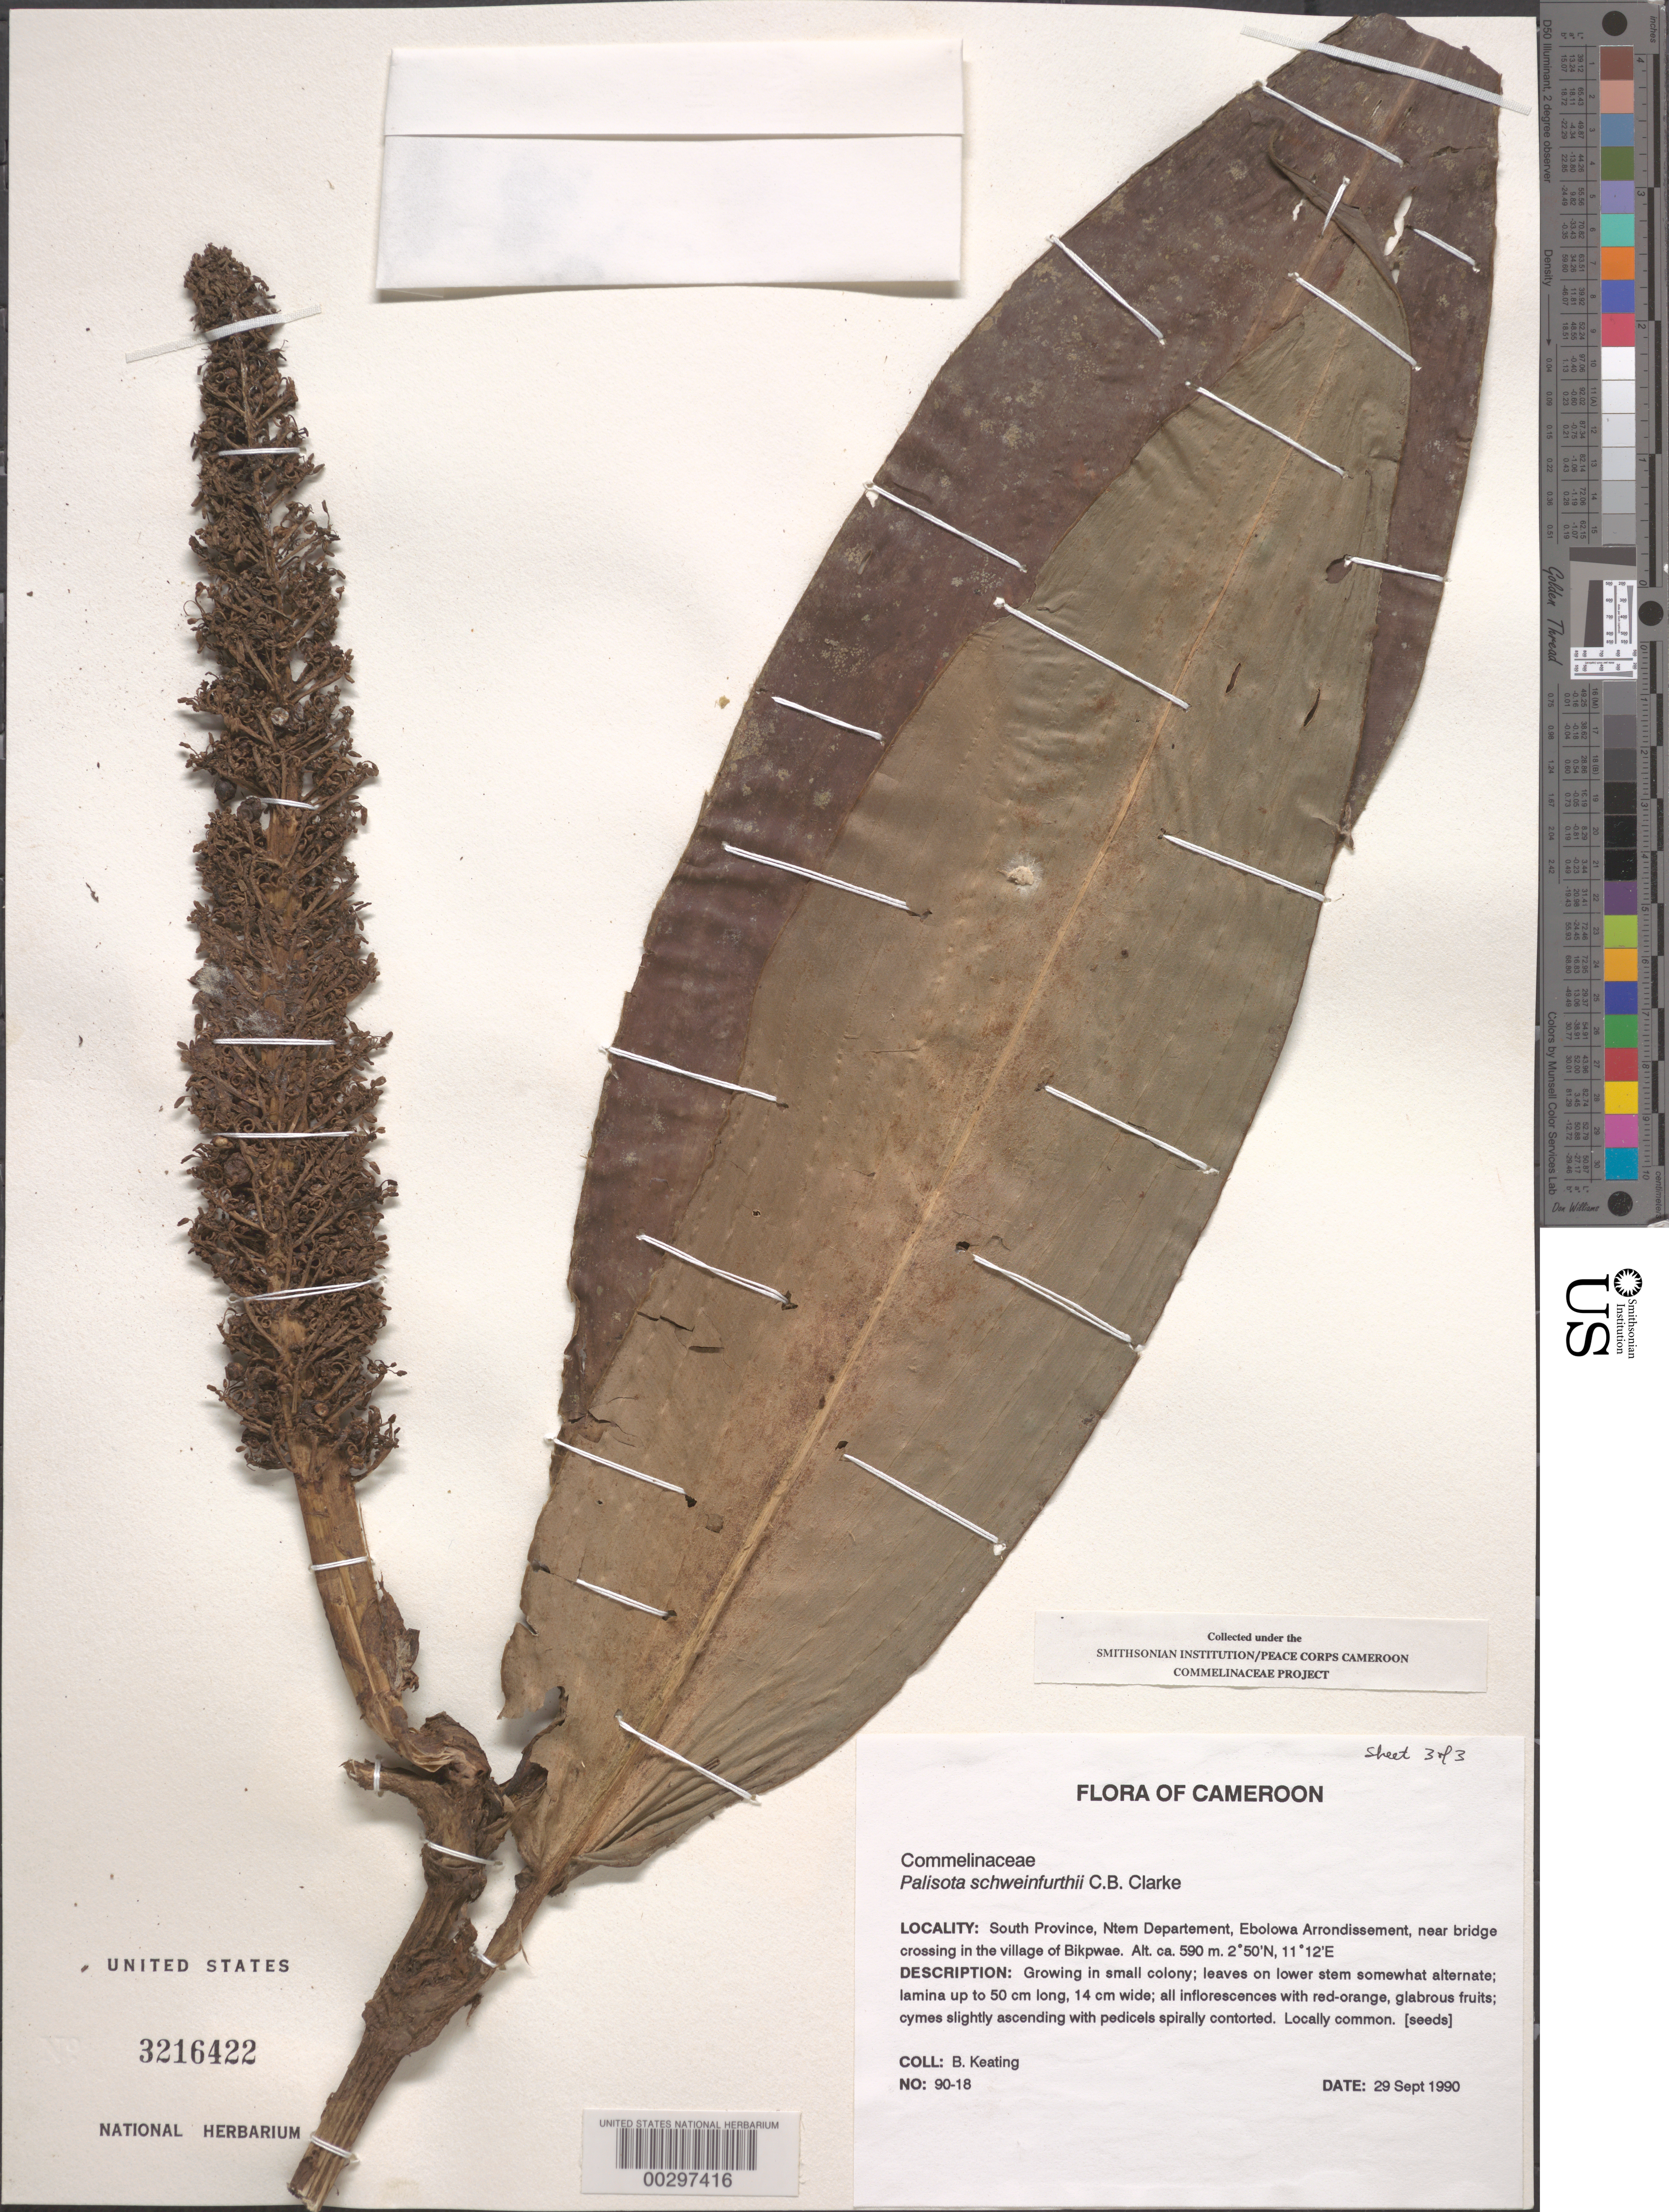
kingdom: Plantae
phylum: Tracheophyta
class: Liliopsida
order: Commelinales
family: Commelinaceae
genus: Palisota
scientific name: Palisota schweinfurthii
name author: C.B. Clarke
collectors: B. Keating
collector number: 90-18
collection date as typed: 29 Sep 1990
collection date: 1990-09-29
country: Cameroon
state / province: Sud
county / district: Ntem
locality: Ntem, ebolowa arrondissement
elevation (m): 590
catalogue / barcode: US 3216422